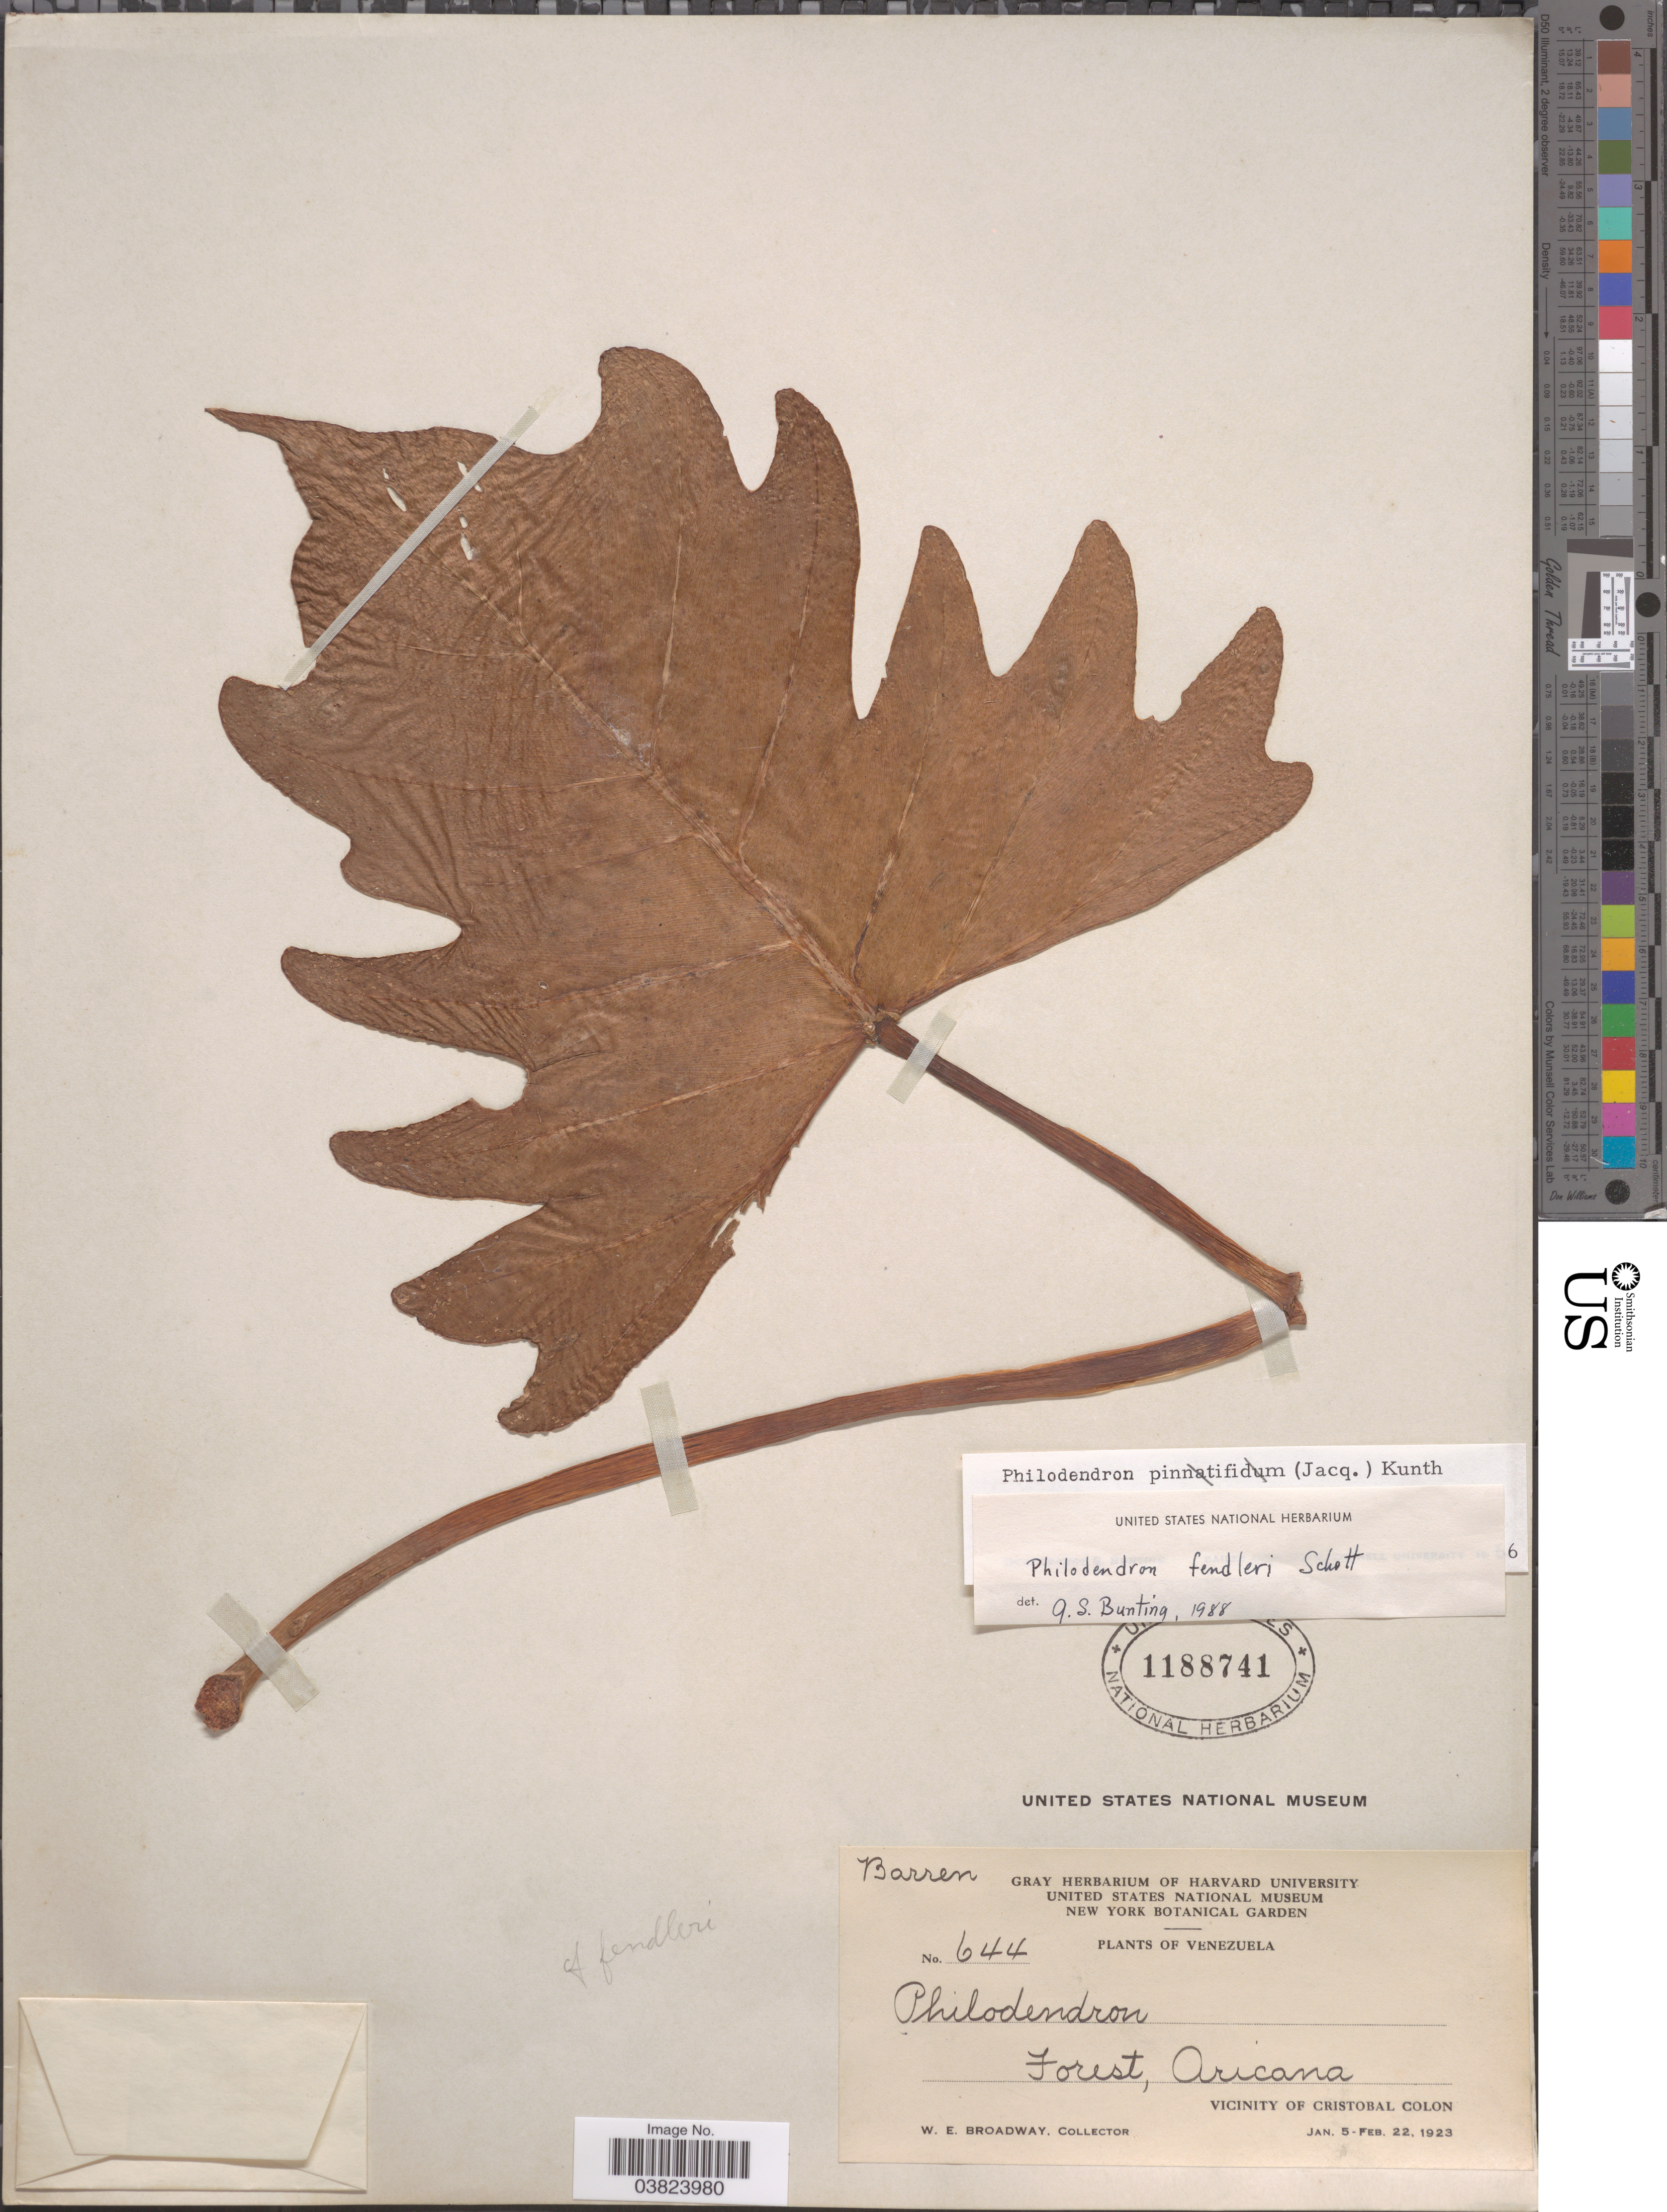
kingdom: Plantae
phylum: Tracheophyta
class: Liliopsida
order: Alismatales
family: Araceae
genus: Philodendron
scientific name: Philodendron fendleri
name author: K. Krause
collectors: W. E. Broadway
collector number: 644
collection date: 1923-01-05/1923-02-22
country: Venezuela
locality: Forest, Aricana. Vicinity of Cristobal Colon.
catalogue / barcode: US 1188741